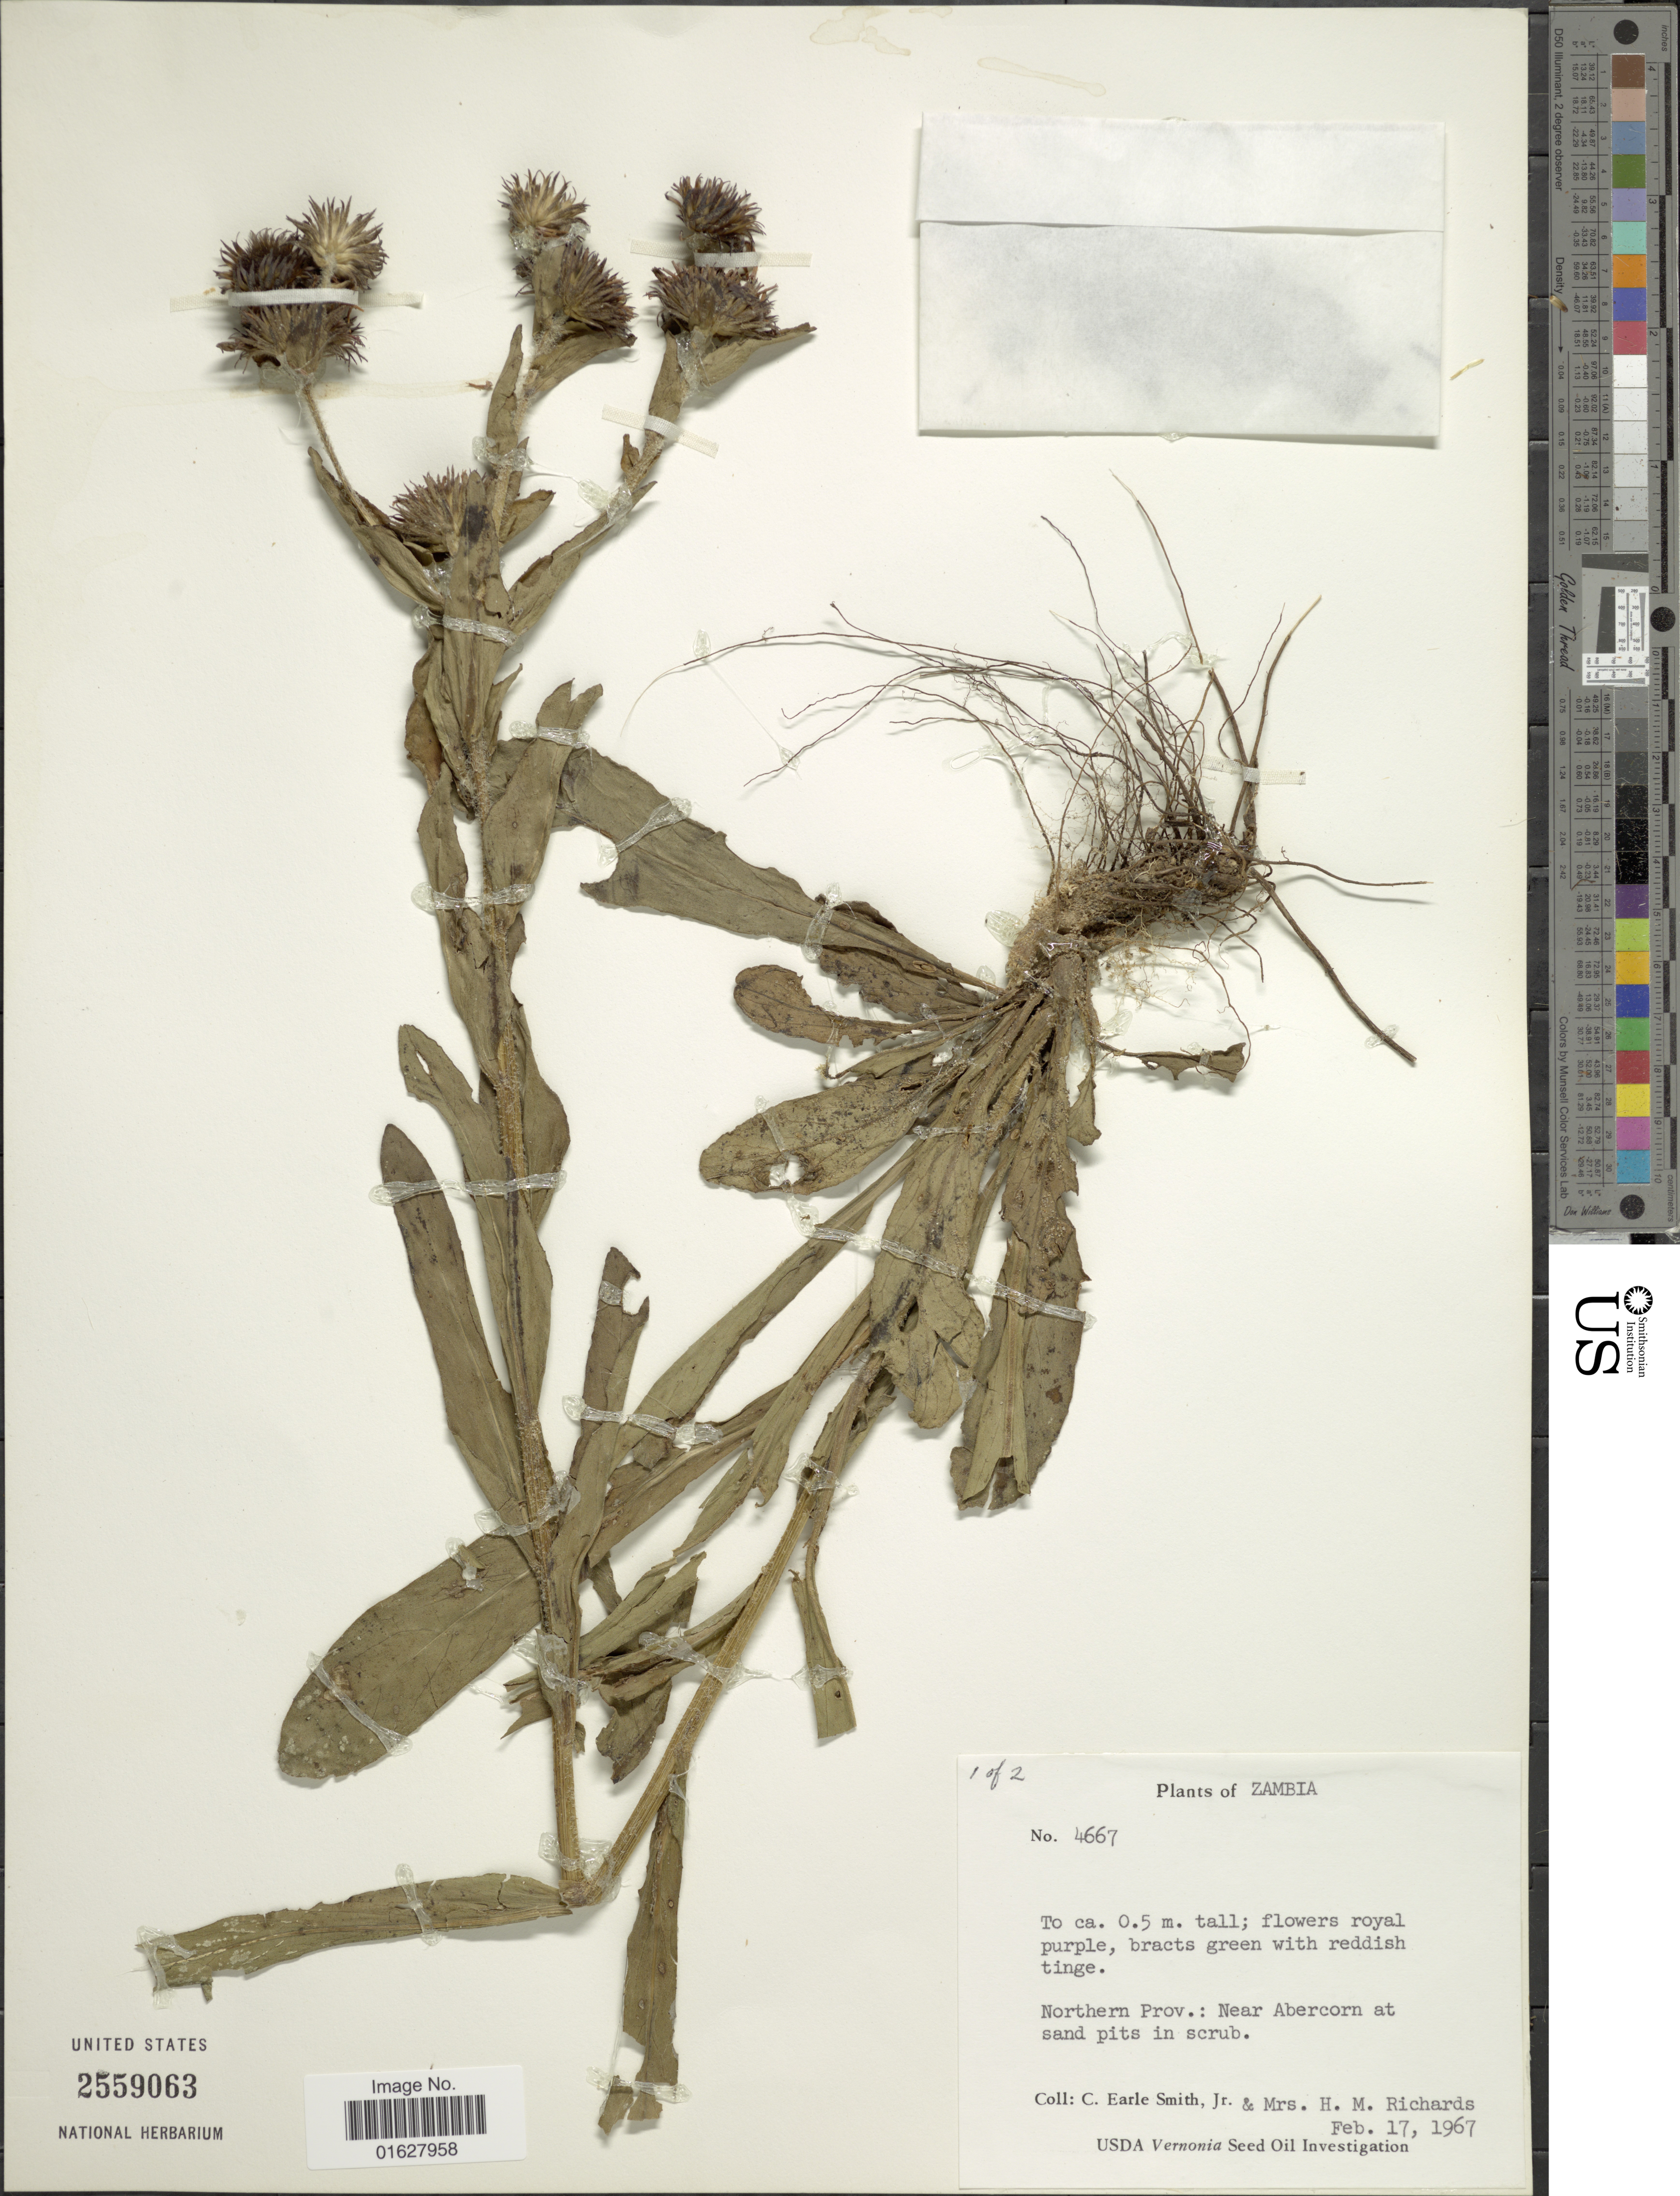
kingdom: Plantae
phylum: Tracheophyta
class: Magnoliopsida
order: Asterales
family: Asteraceae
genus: Vernonia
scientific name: Vernonia sp.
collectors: C. E. Smith Jr. & H. Richards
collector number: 4667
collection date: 1967-02-17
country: Zambia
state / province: Northern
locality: Zambia. Northern Prov.: Near Abercorn at sand pits in scrub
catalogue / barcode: US 2559063